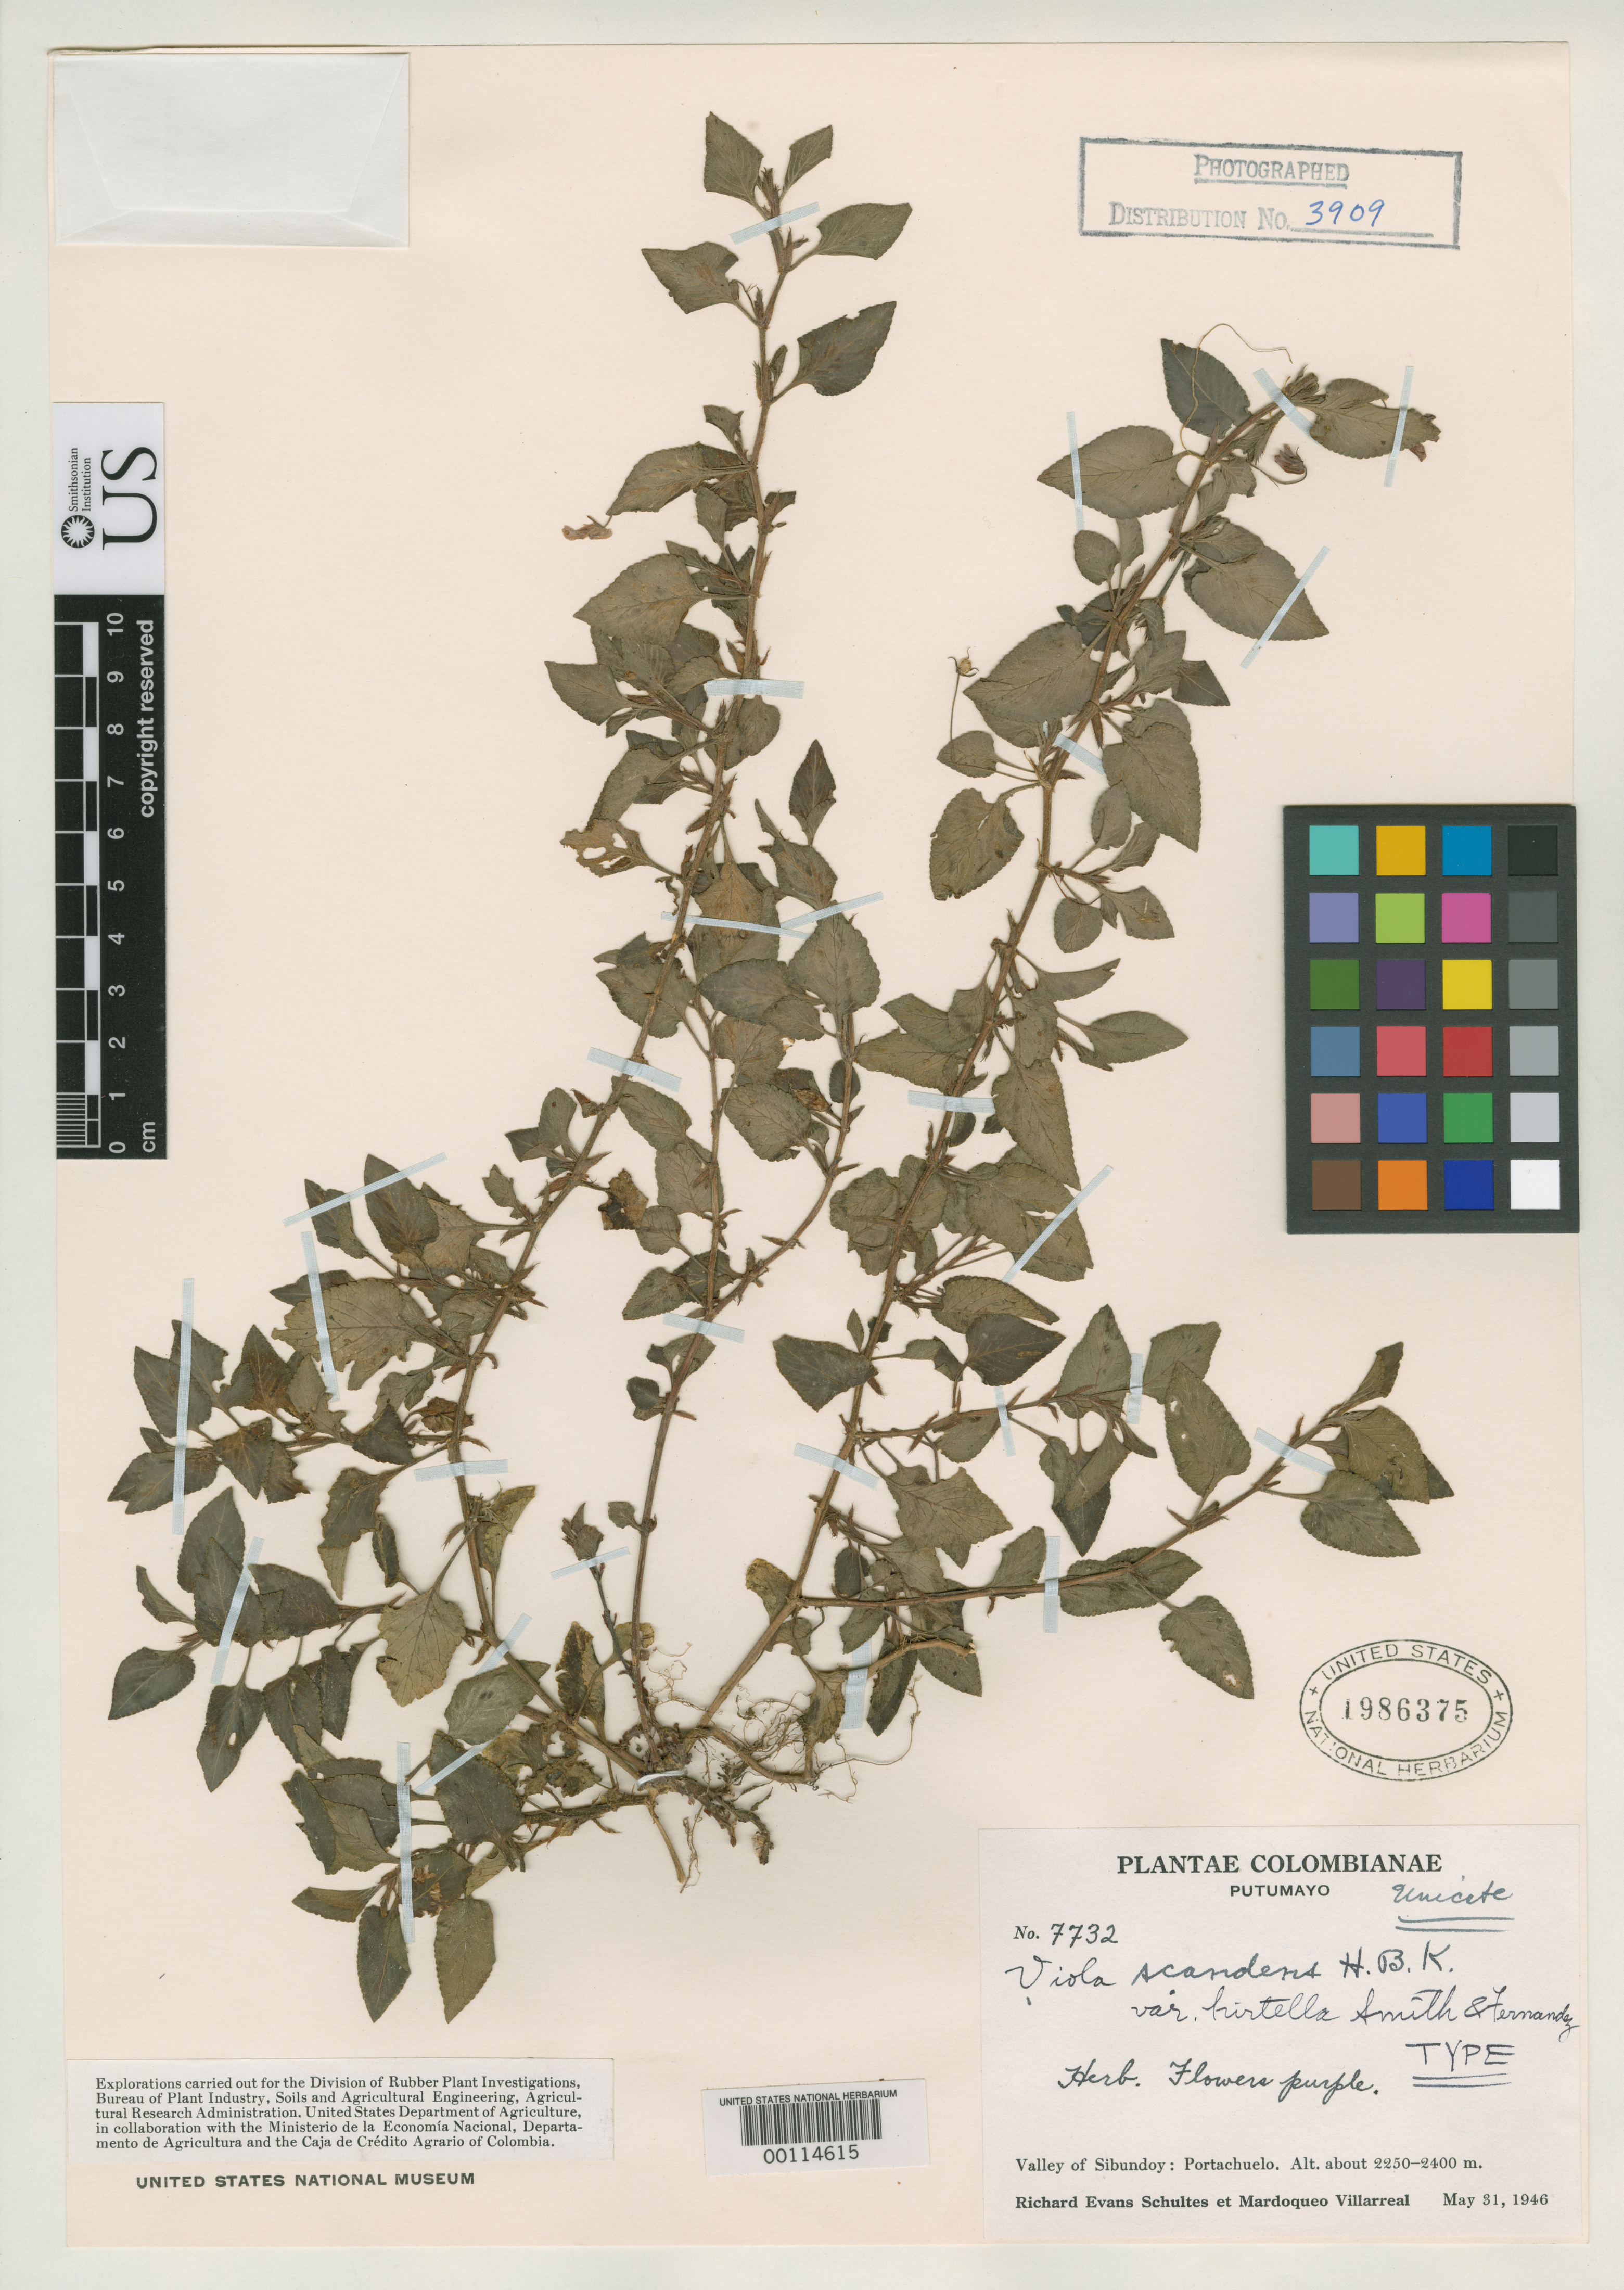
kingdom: Plantae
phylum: Tracheophyta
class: Magnoliopsida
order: Malpighiales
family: Violaceae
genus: Viola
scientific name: Viola scandens var. hirtella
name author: L.B. Sm. & A. Fernández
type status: Holotype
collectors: R. E. Schultes & M. Villareal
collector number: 7732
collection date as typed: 31 May 1946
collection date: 1946-05-31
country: Colombia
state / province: Putumayo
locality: Valley de Sibundoy, Portachuelo.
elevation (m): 2250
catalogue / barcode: US 1986375